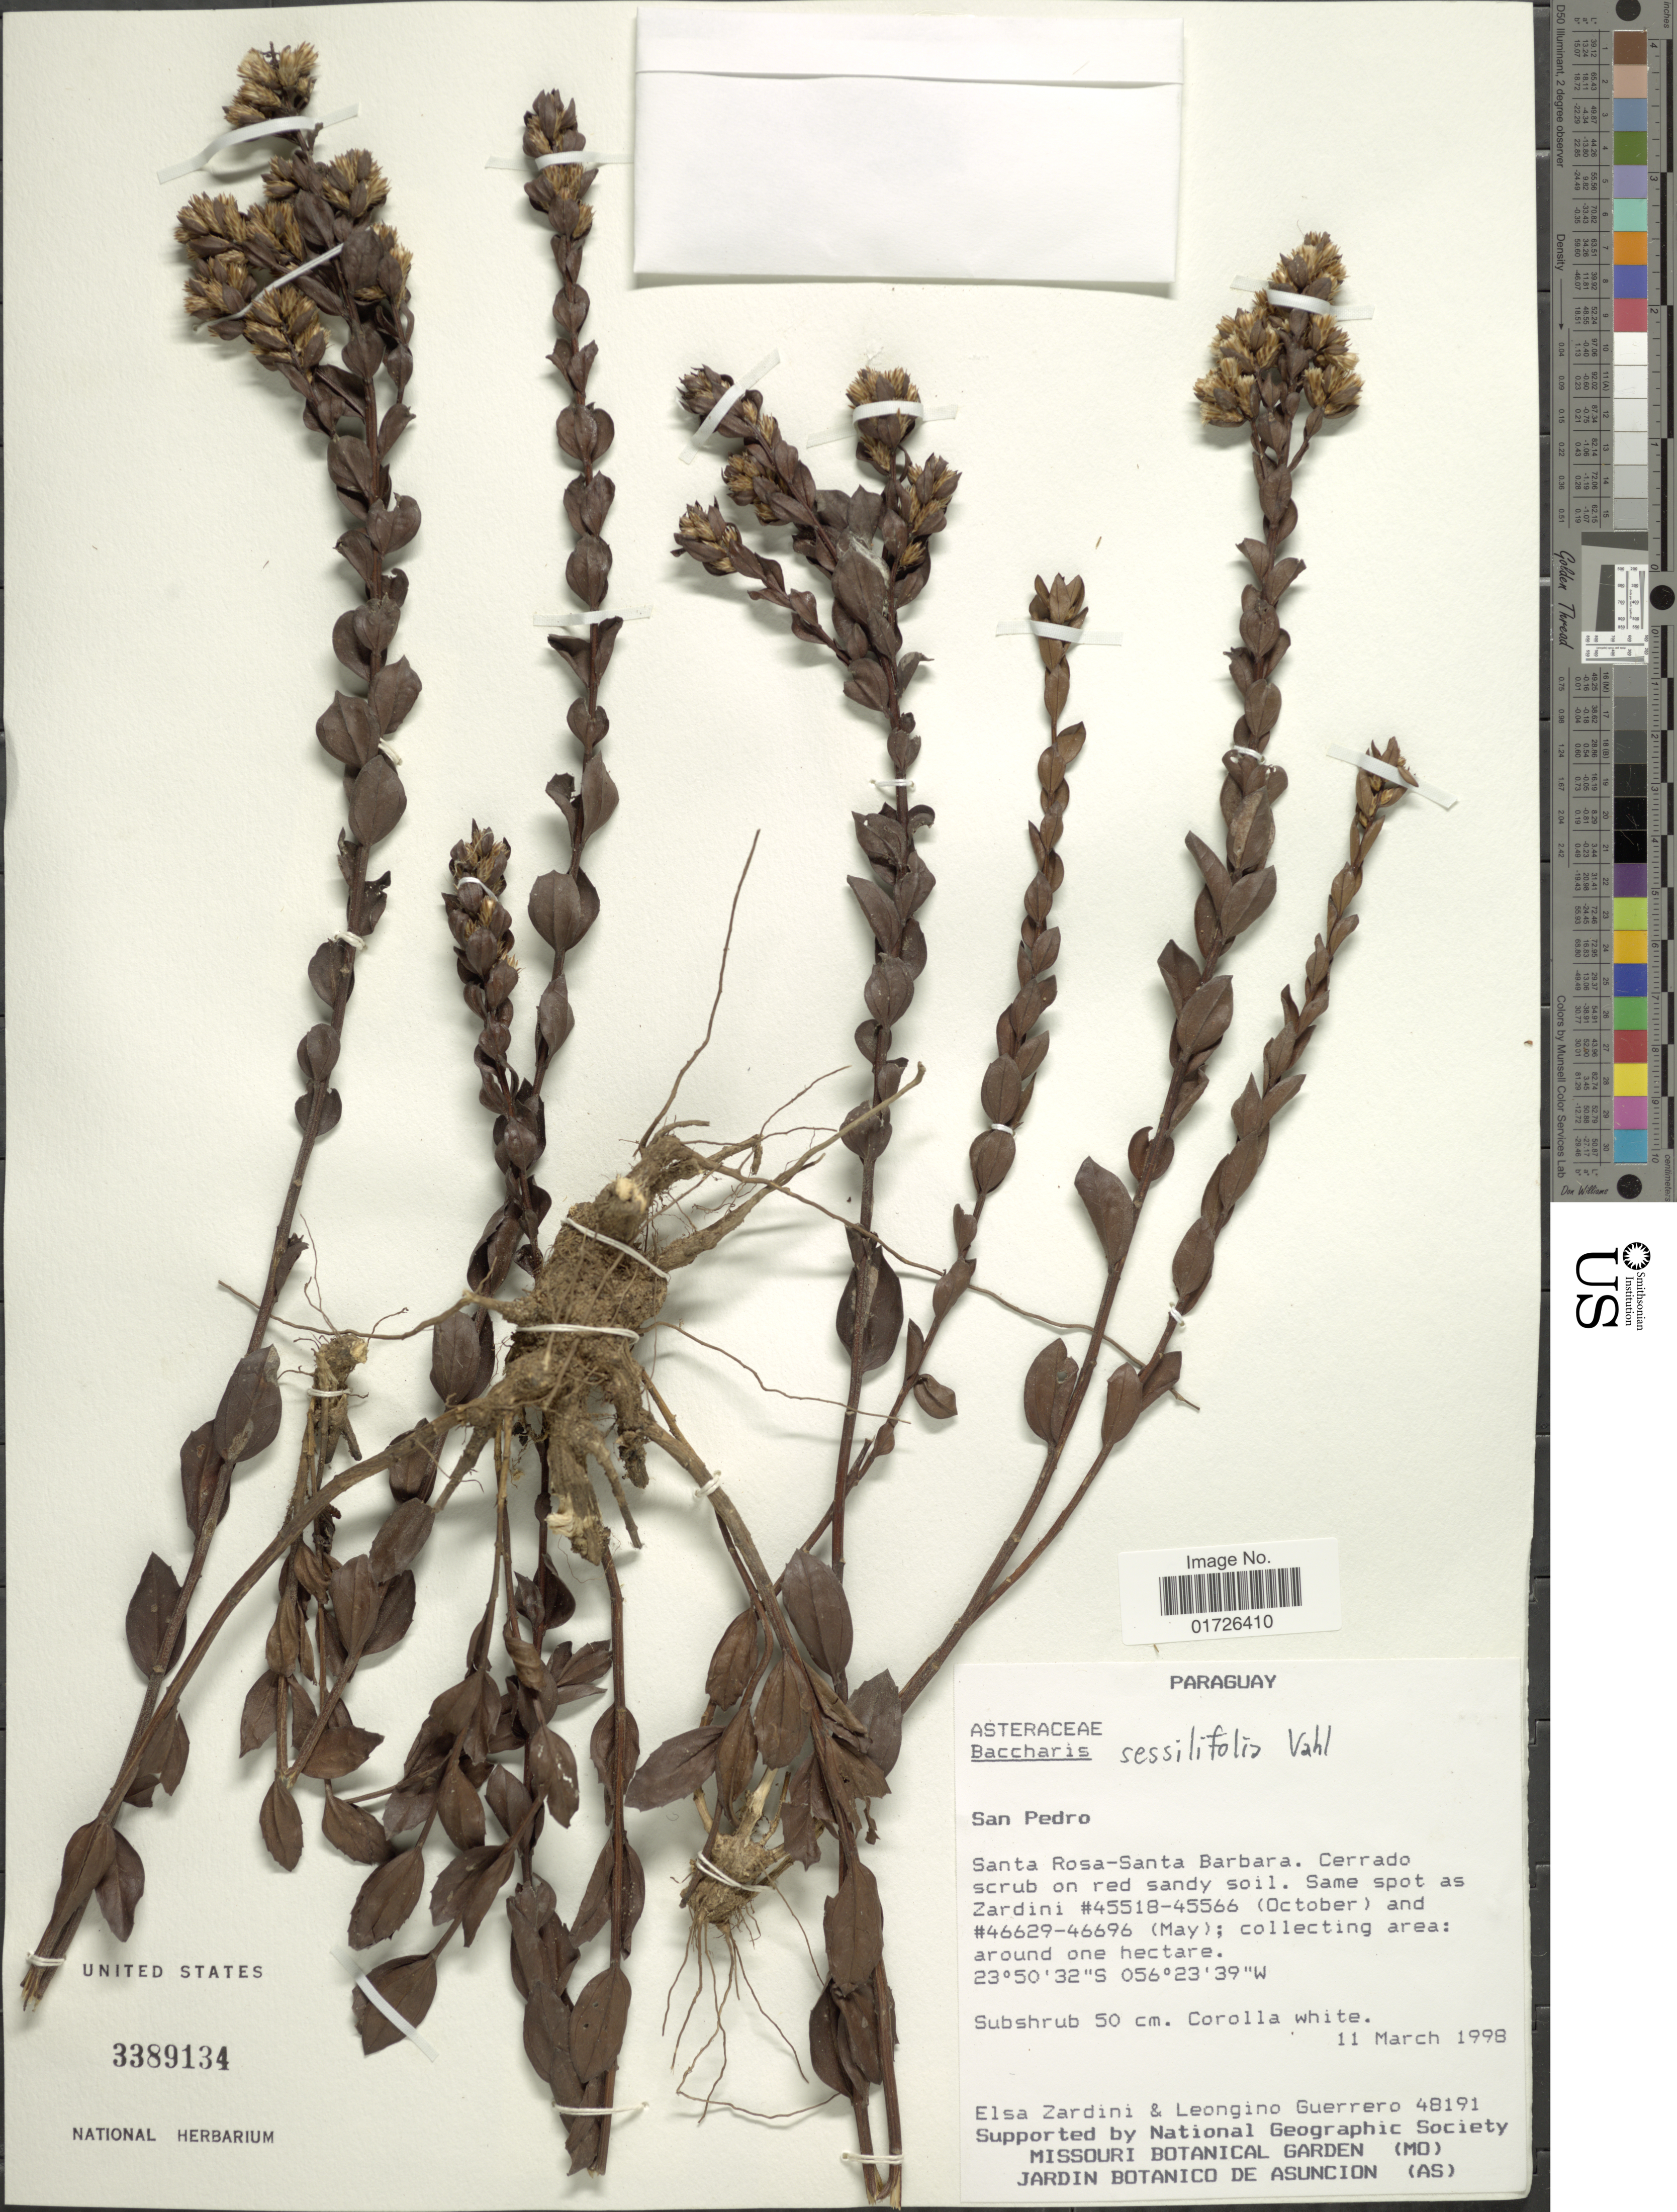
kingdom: Plantae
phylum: Tracheophyta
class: Magnoliopsida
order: Asterales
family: Asteraceae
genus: Baccharis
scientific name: Baccharis sessiliflora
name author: Vahl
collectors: E. M. Zardini & L. Guerrero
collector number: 48191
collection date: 1998-03-11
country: Paraguay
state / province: San Pedro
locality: Santa Rosa-Santa Barbara.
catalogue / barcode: US 3389134